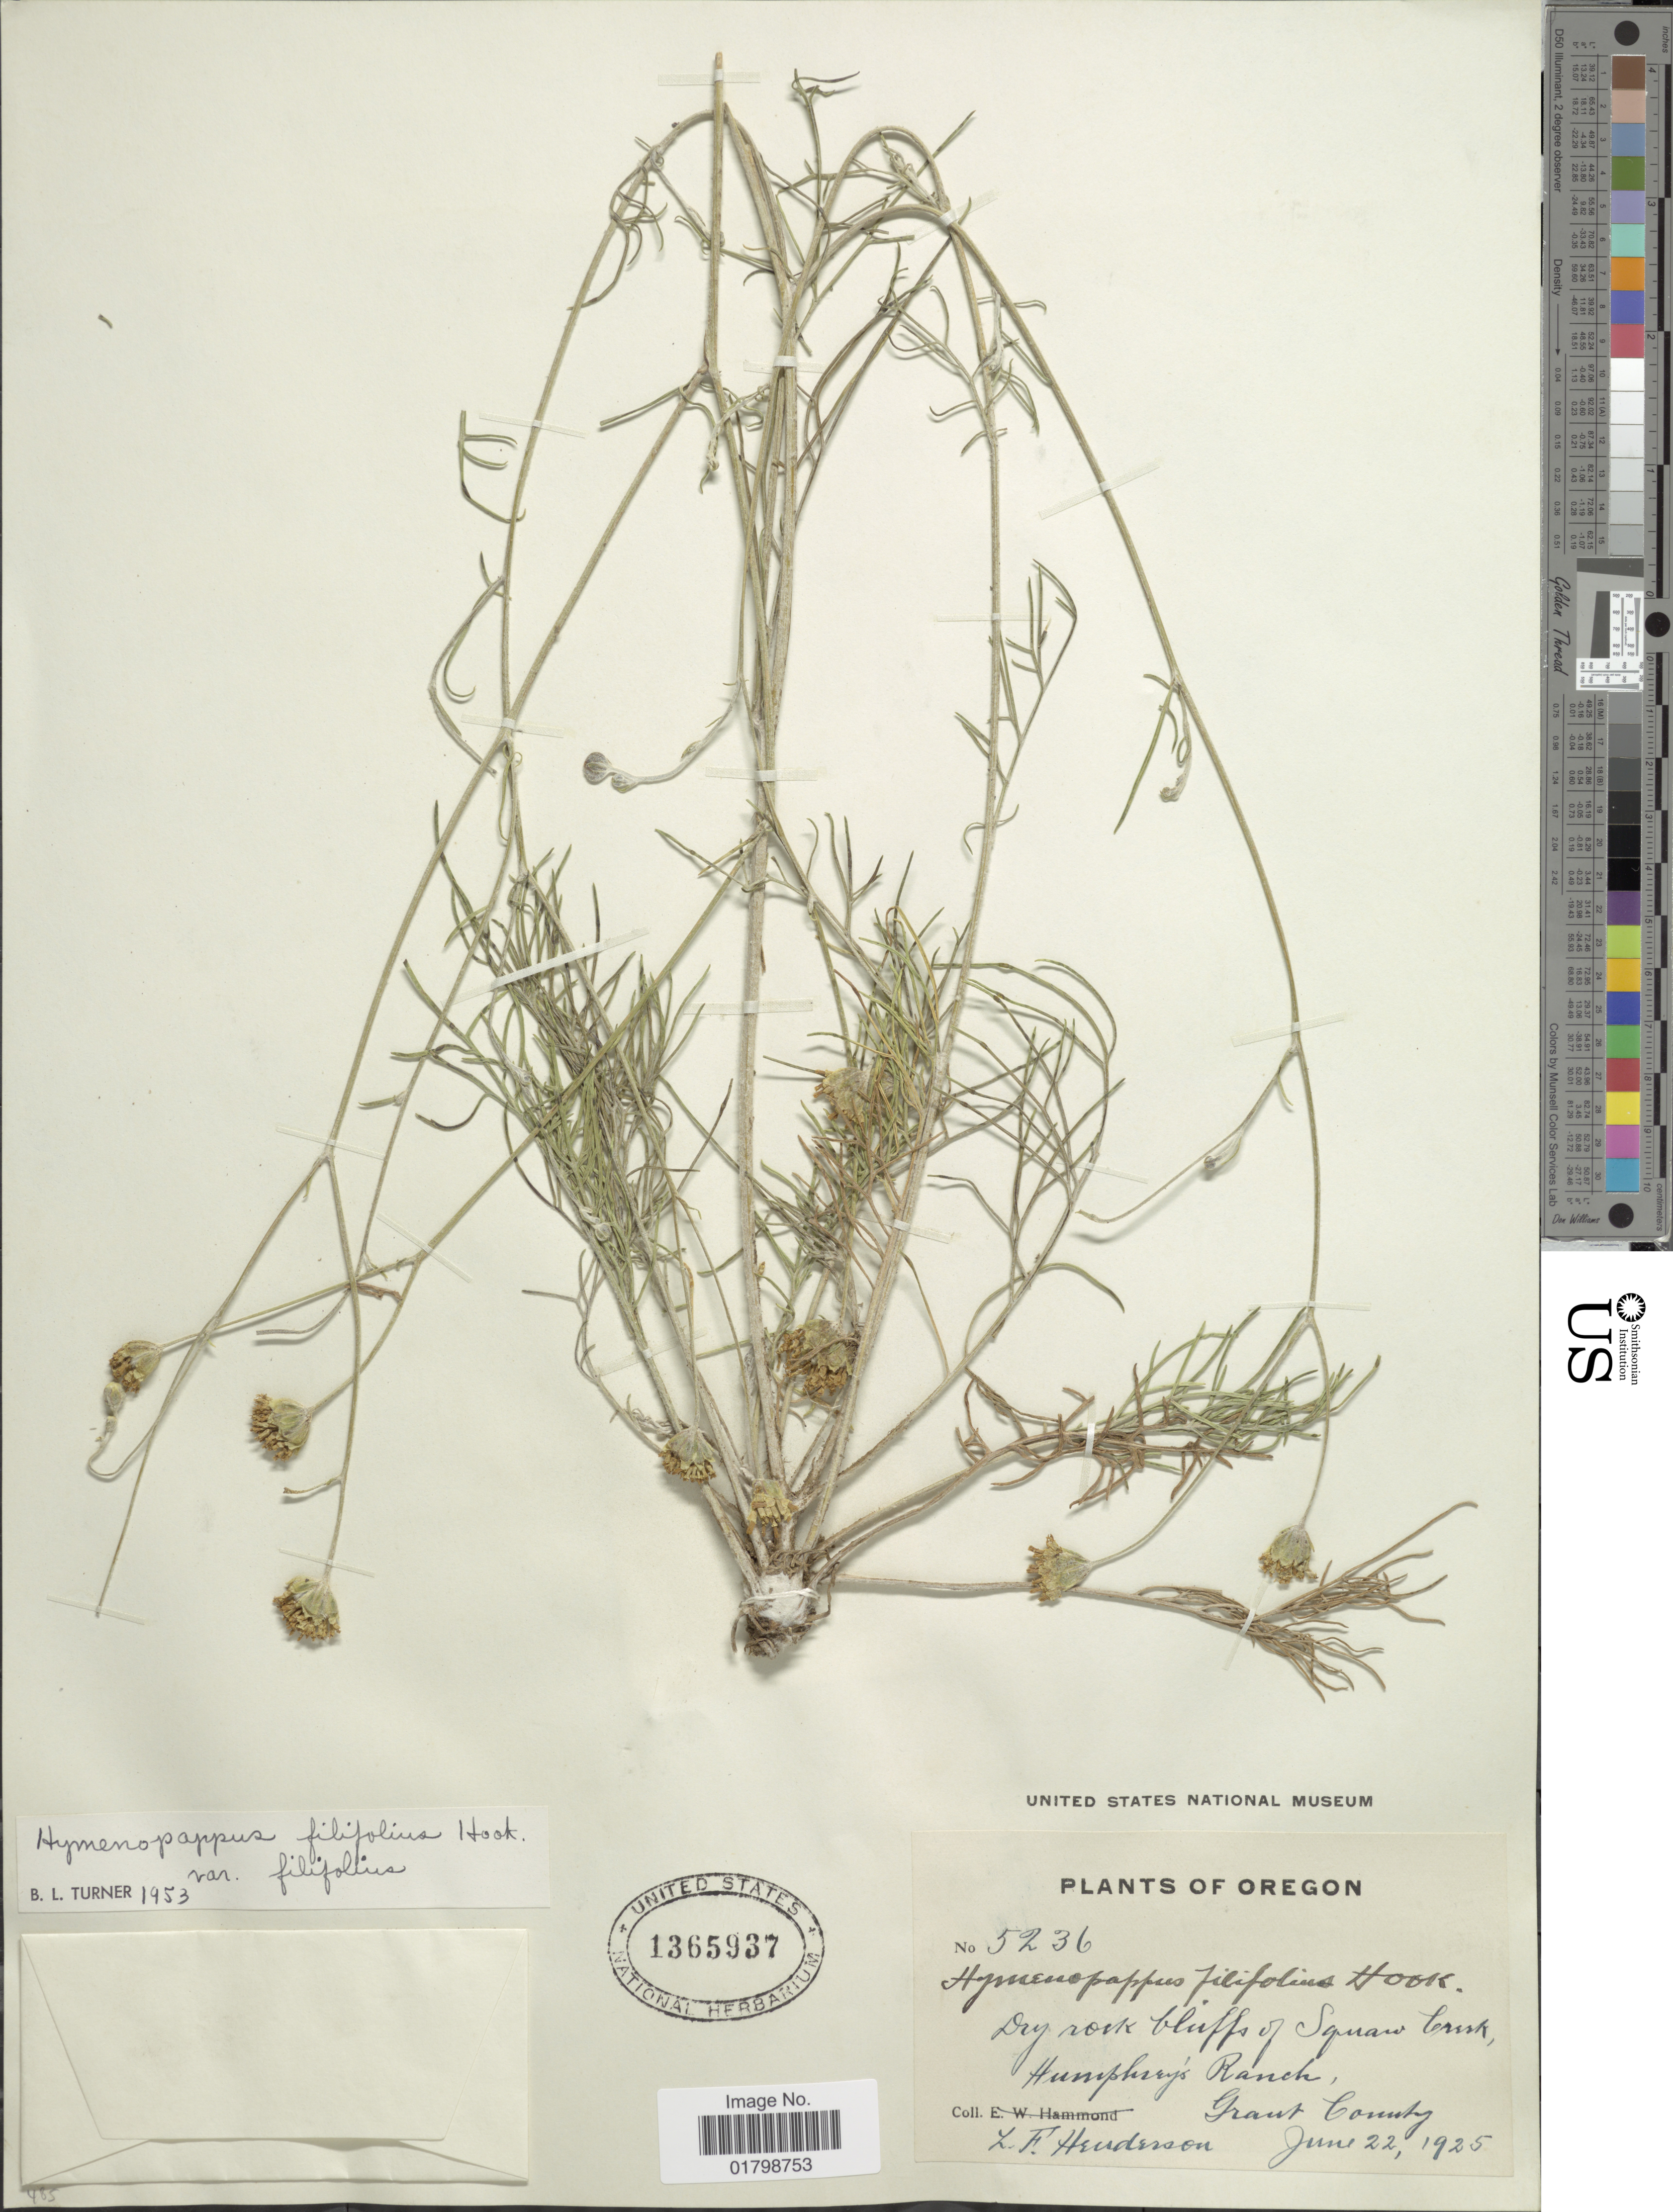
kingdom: Plantae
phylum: Tracheophyta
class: Magnoliopsida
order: Asterales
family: Asteraceae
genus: Hymenopappus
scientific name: Hymenopappus filifolius var. filifolius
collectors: L. Henderson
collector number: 5236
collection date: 1925-06-22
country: United States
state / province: Oregon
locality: Dry rock bluffs of Square Creek, Humphrey's Ranch, Grant County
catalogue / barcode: US 1365937